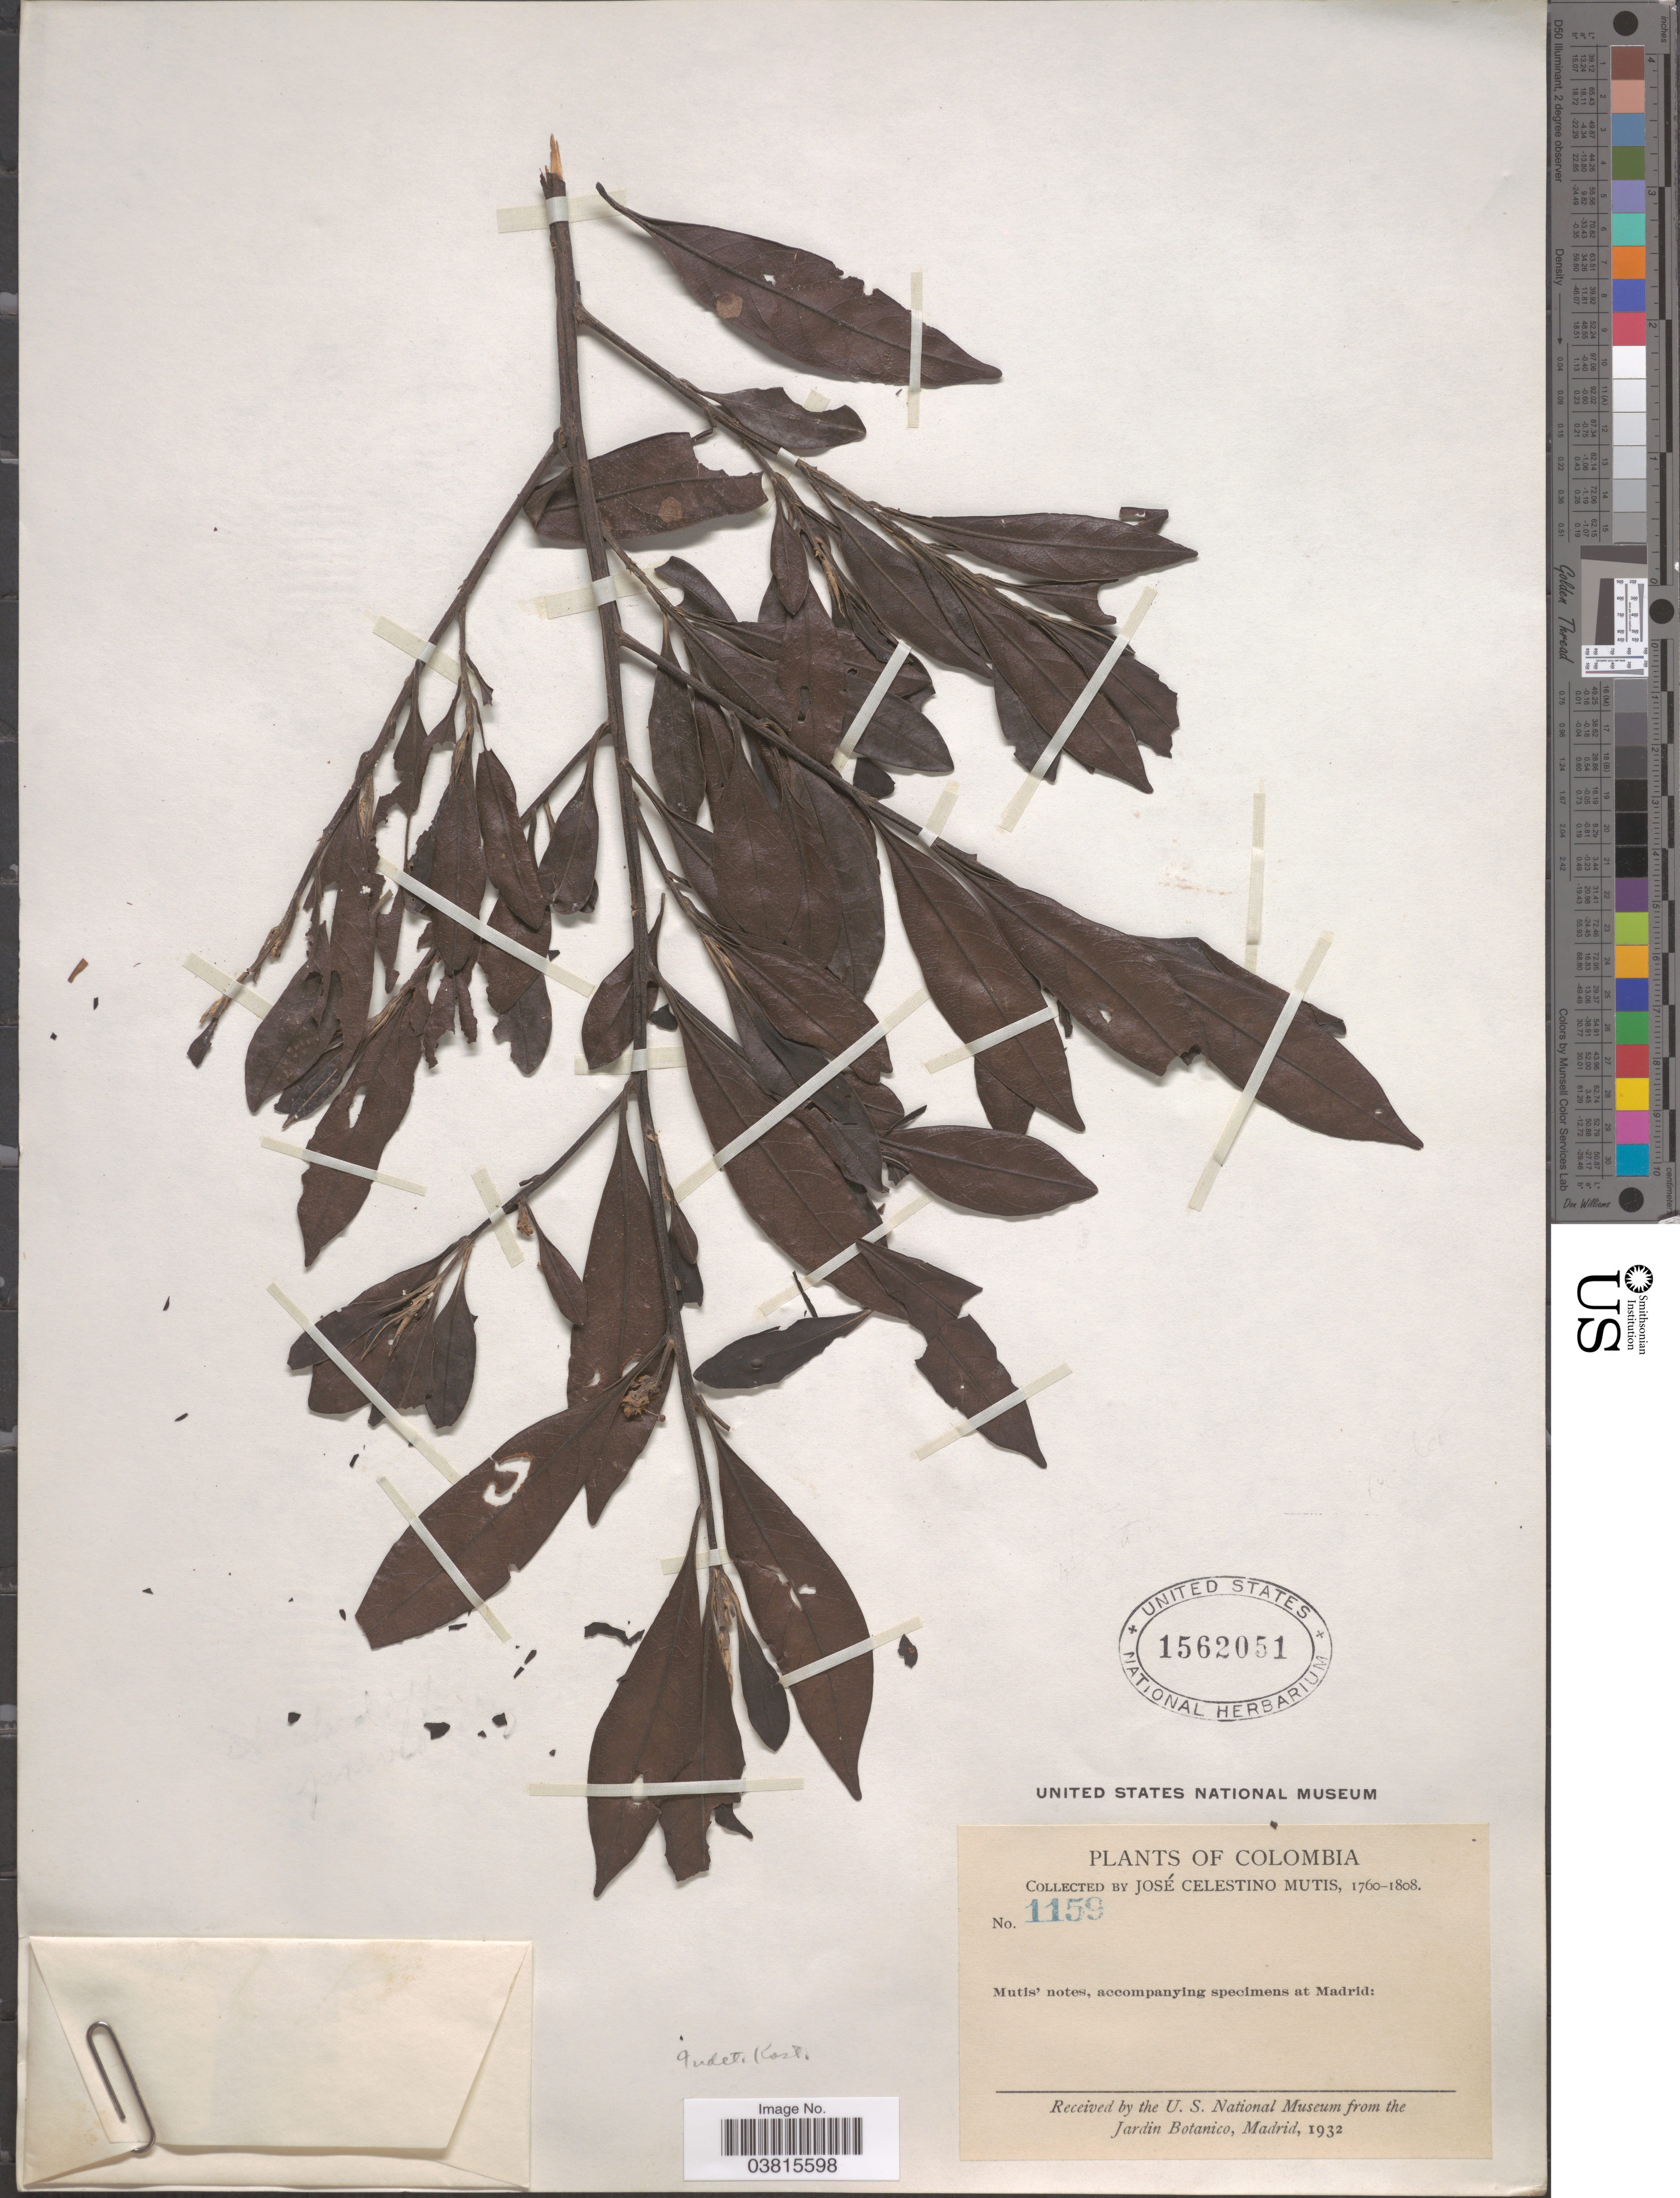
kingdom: Plantae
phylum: Tracheophyta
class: Magnoliopsida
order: Laurales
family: Lauraceae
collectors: J. C. B. Mutis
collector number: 1159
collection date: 1760/1808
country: Colombia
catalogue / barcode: US 1562051